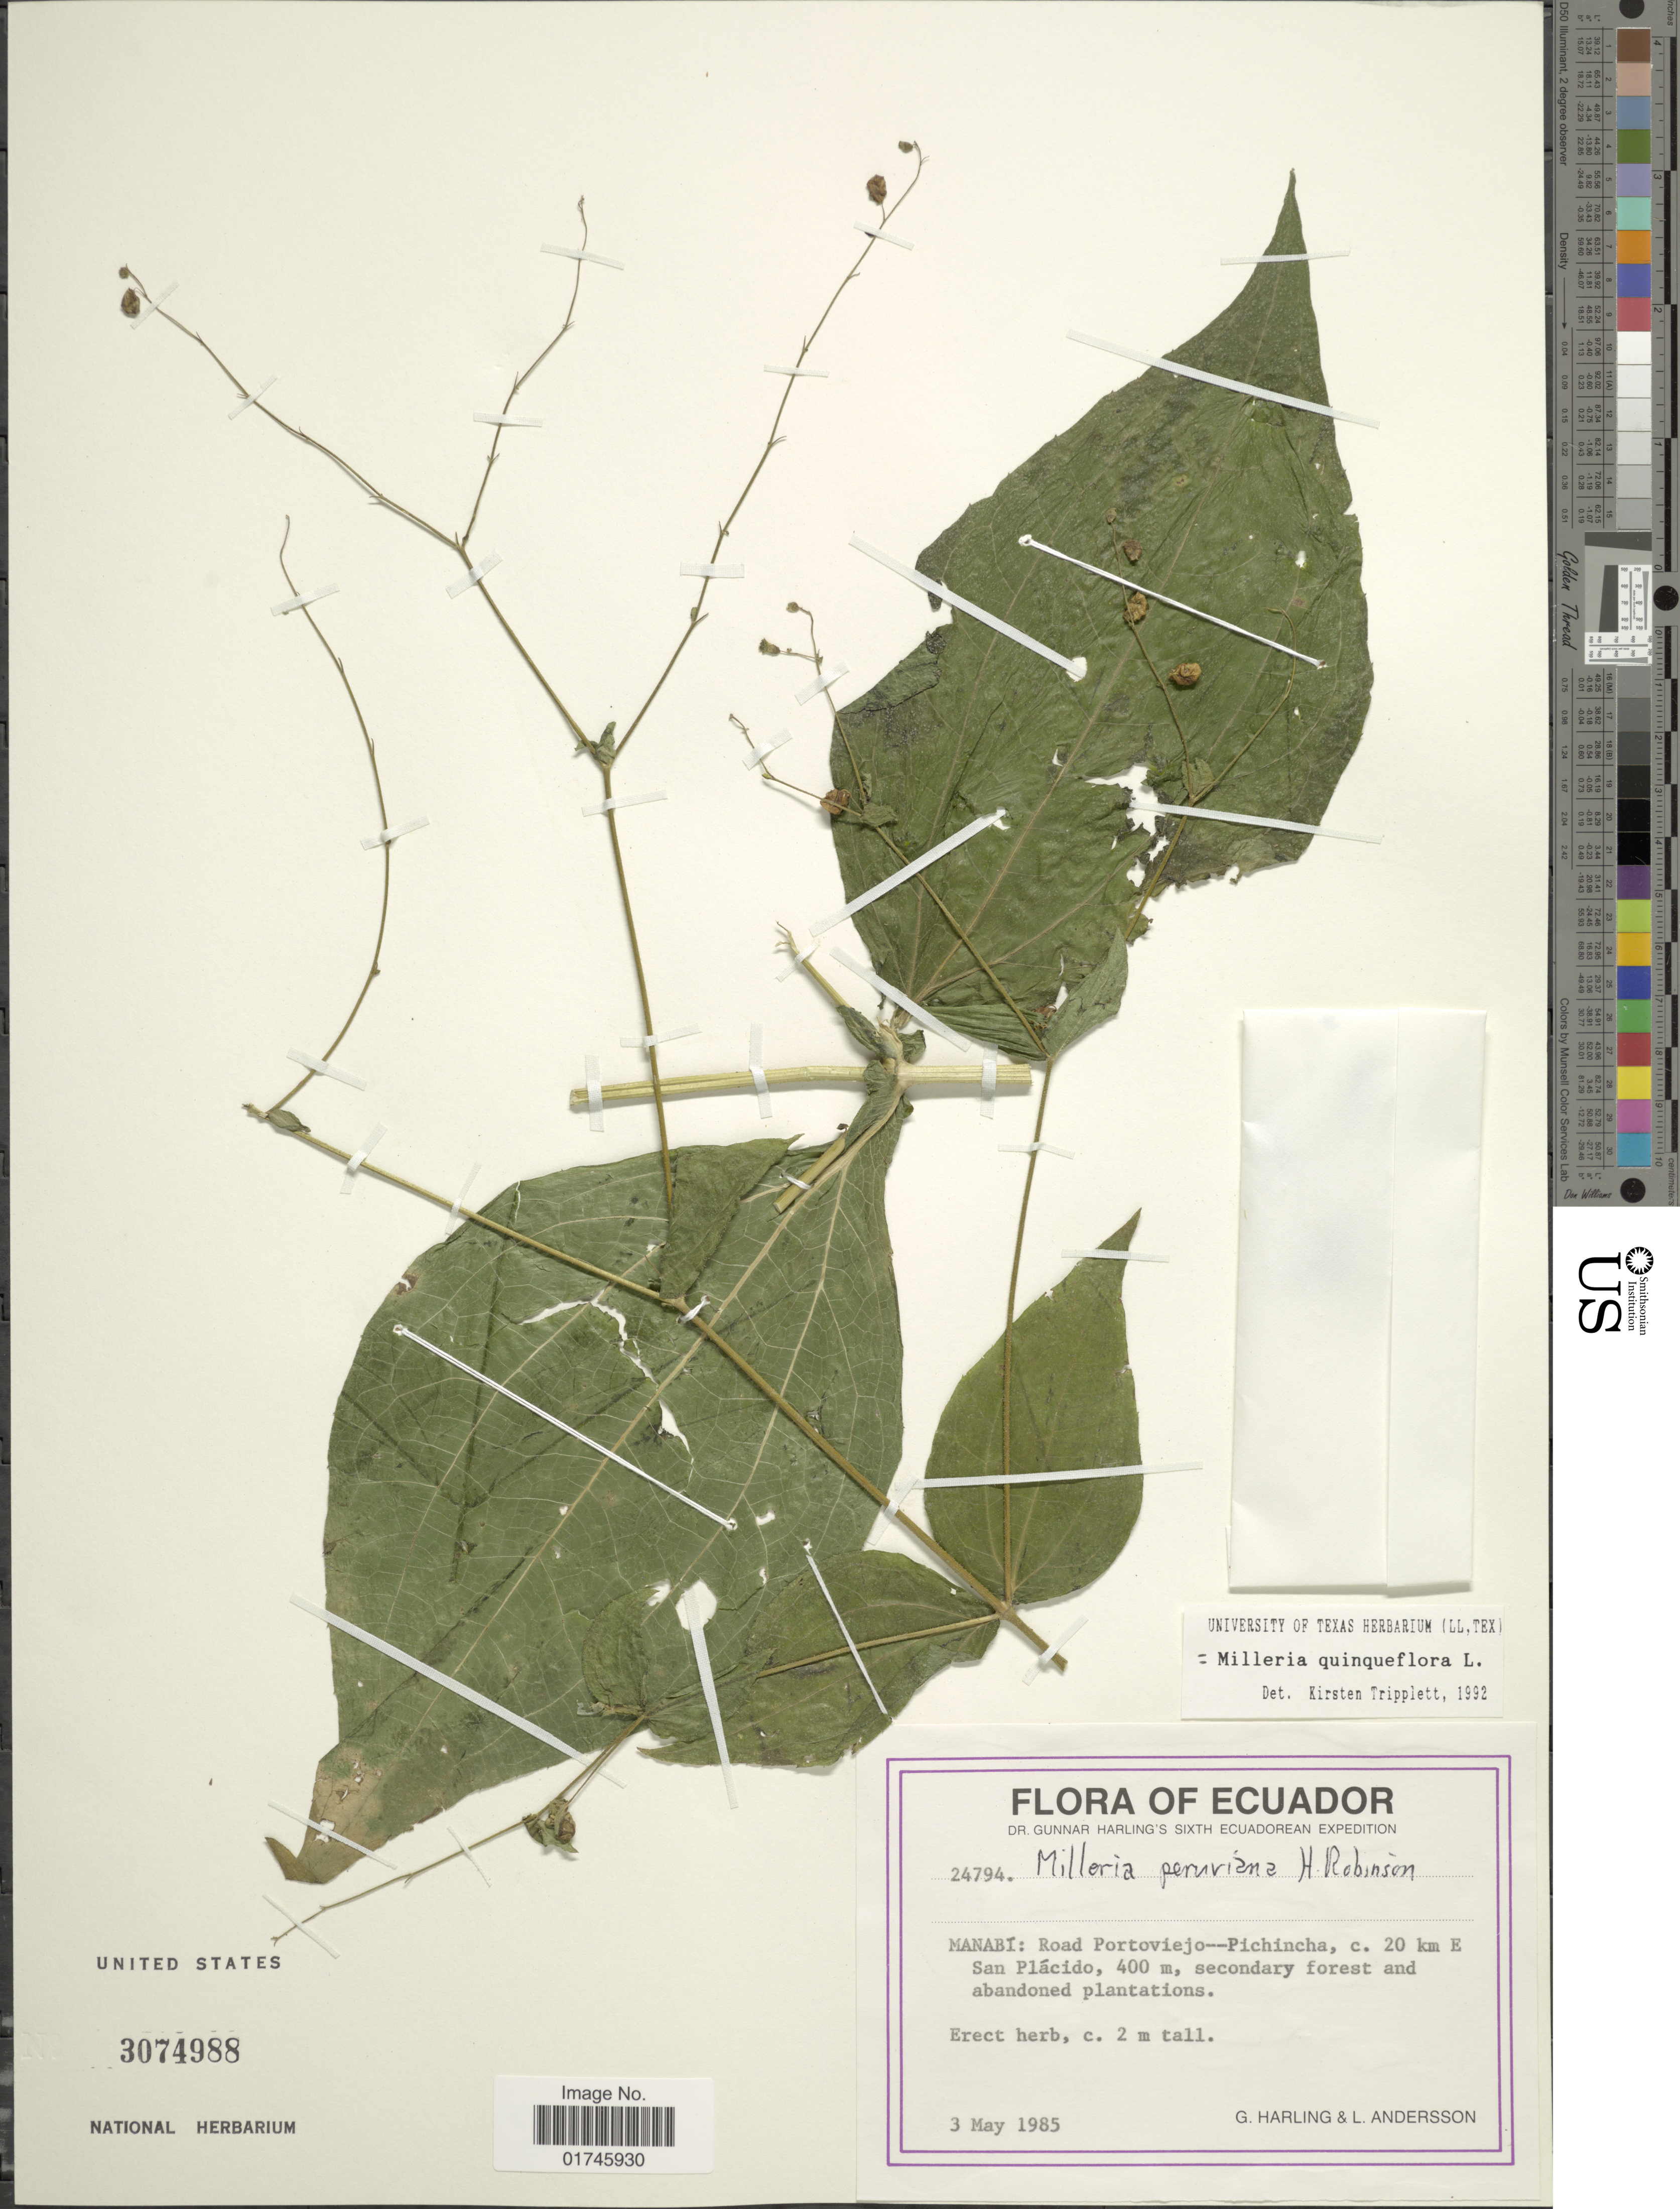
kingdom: Plantae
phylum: Tracheophyta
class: Magnoliopsida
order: Asterales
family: Asteraceae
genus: Milleria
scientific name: Milleria quinqueflora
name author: L.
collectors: G. Harling & L. Andersson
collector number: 24794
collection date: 1985-05-03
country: Ecuador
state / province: Manabí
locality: Manabi: Road Portoviejo--Pichincha, c. 20 km E San Placido.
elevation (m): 400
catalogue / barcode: US 3074988